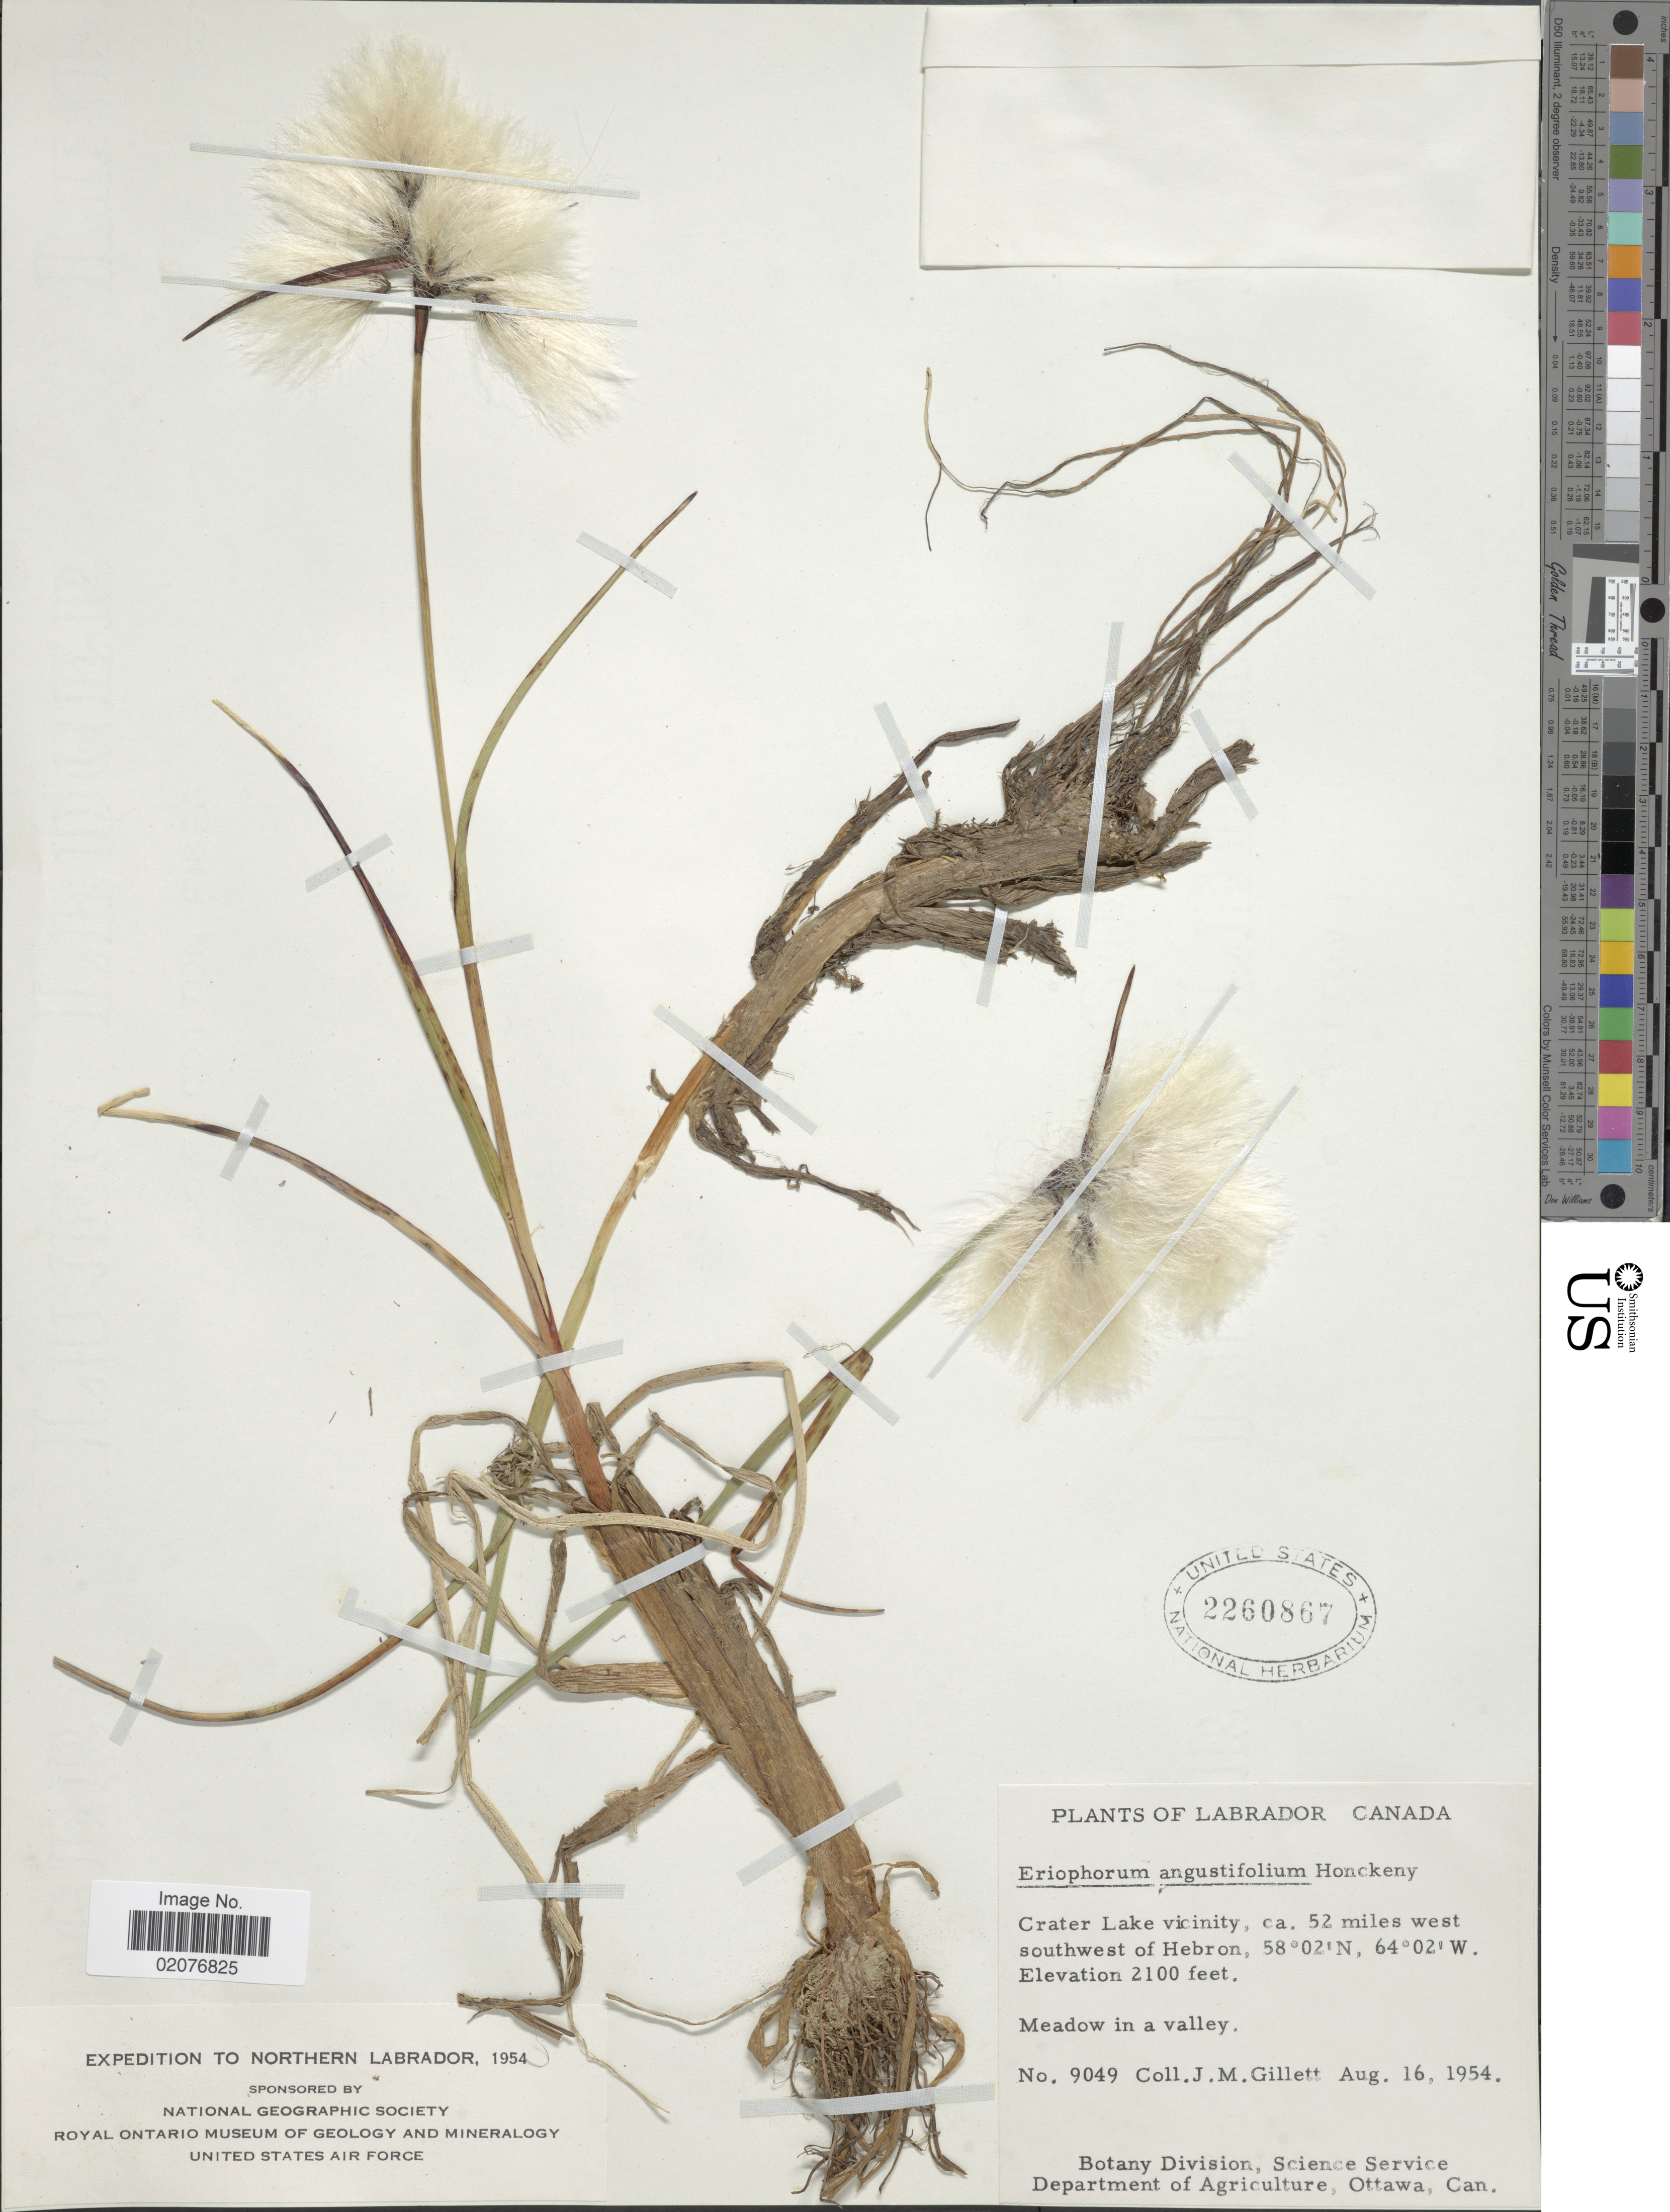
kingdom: Plantae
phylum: Tracheophyta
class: Liliopsida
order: Poales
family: Cyperaceae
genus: Eriophorum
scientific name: Eriophorum angustifolium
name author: Honck.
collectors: J. M. Gillett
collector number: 9049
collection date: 1954-08-16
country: Canada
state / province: Newfoundland and Labrador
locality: Labrador, Crater Lake vicinity, ca 52 miles west southwest of Hebron, Meadow in a valley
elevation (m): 640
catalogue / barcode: US 2260867